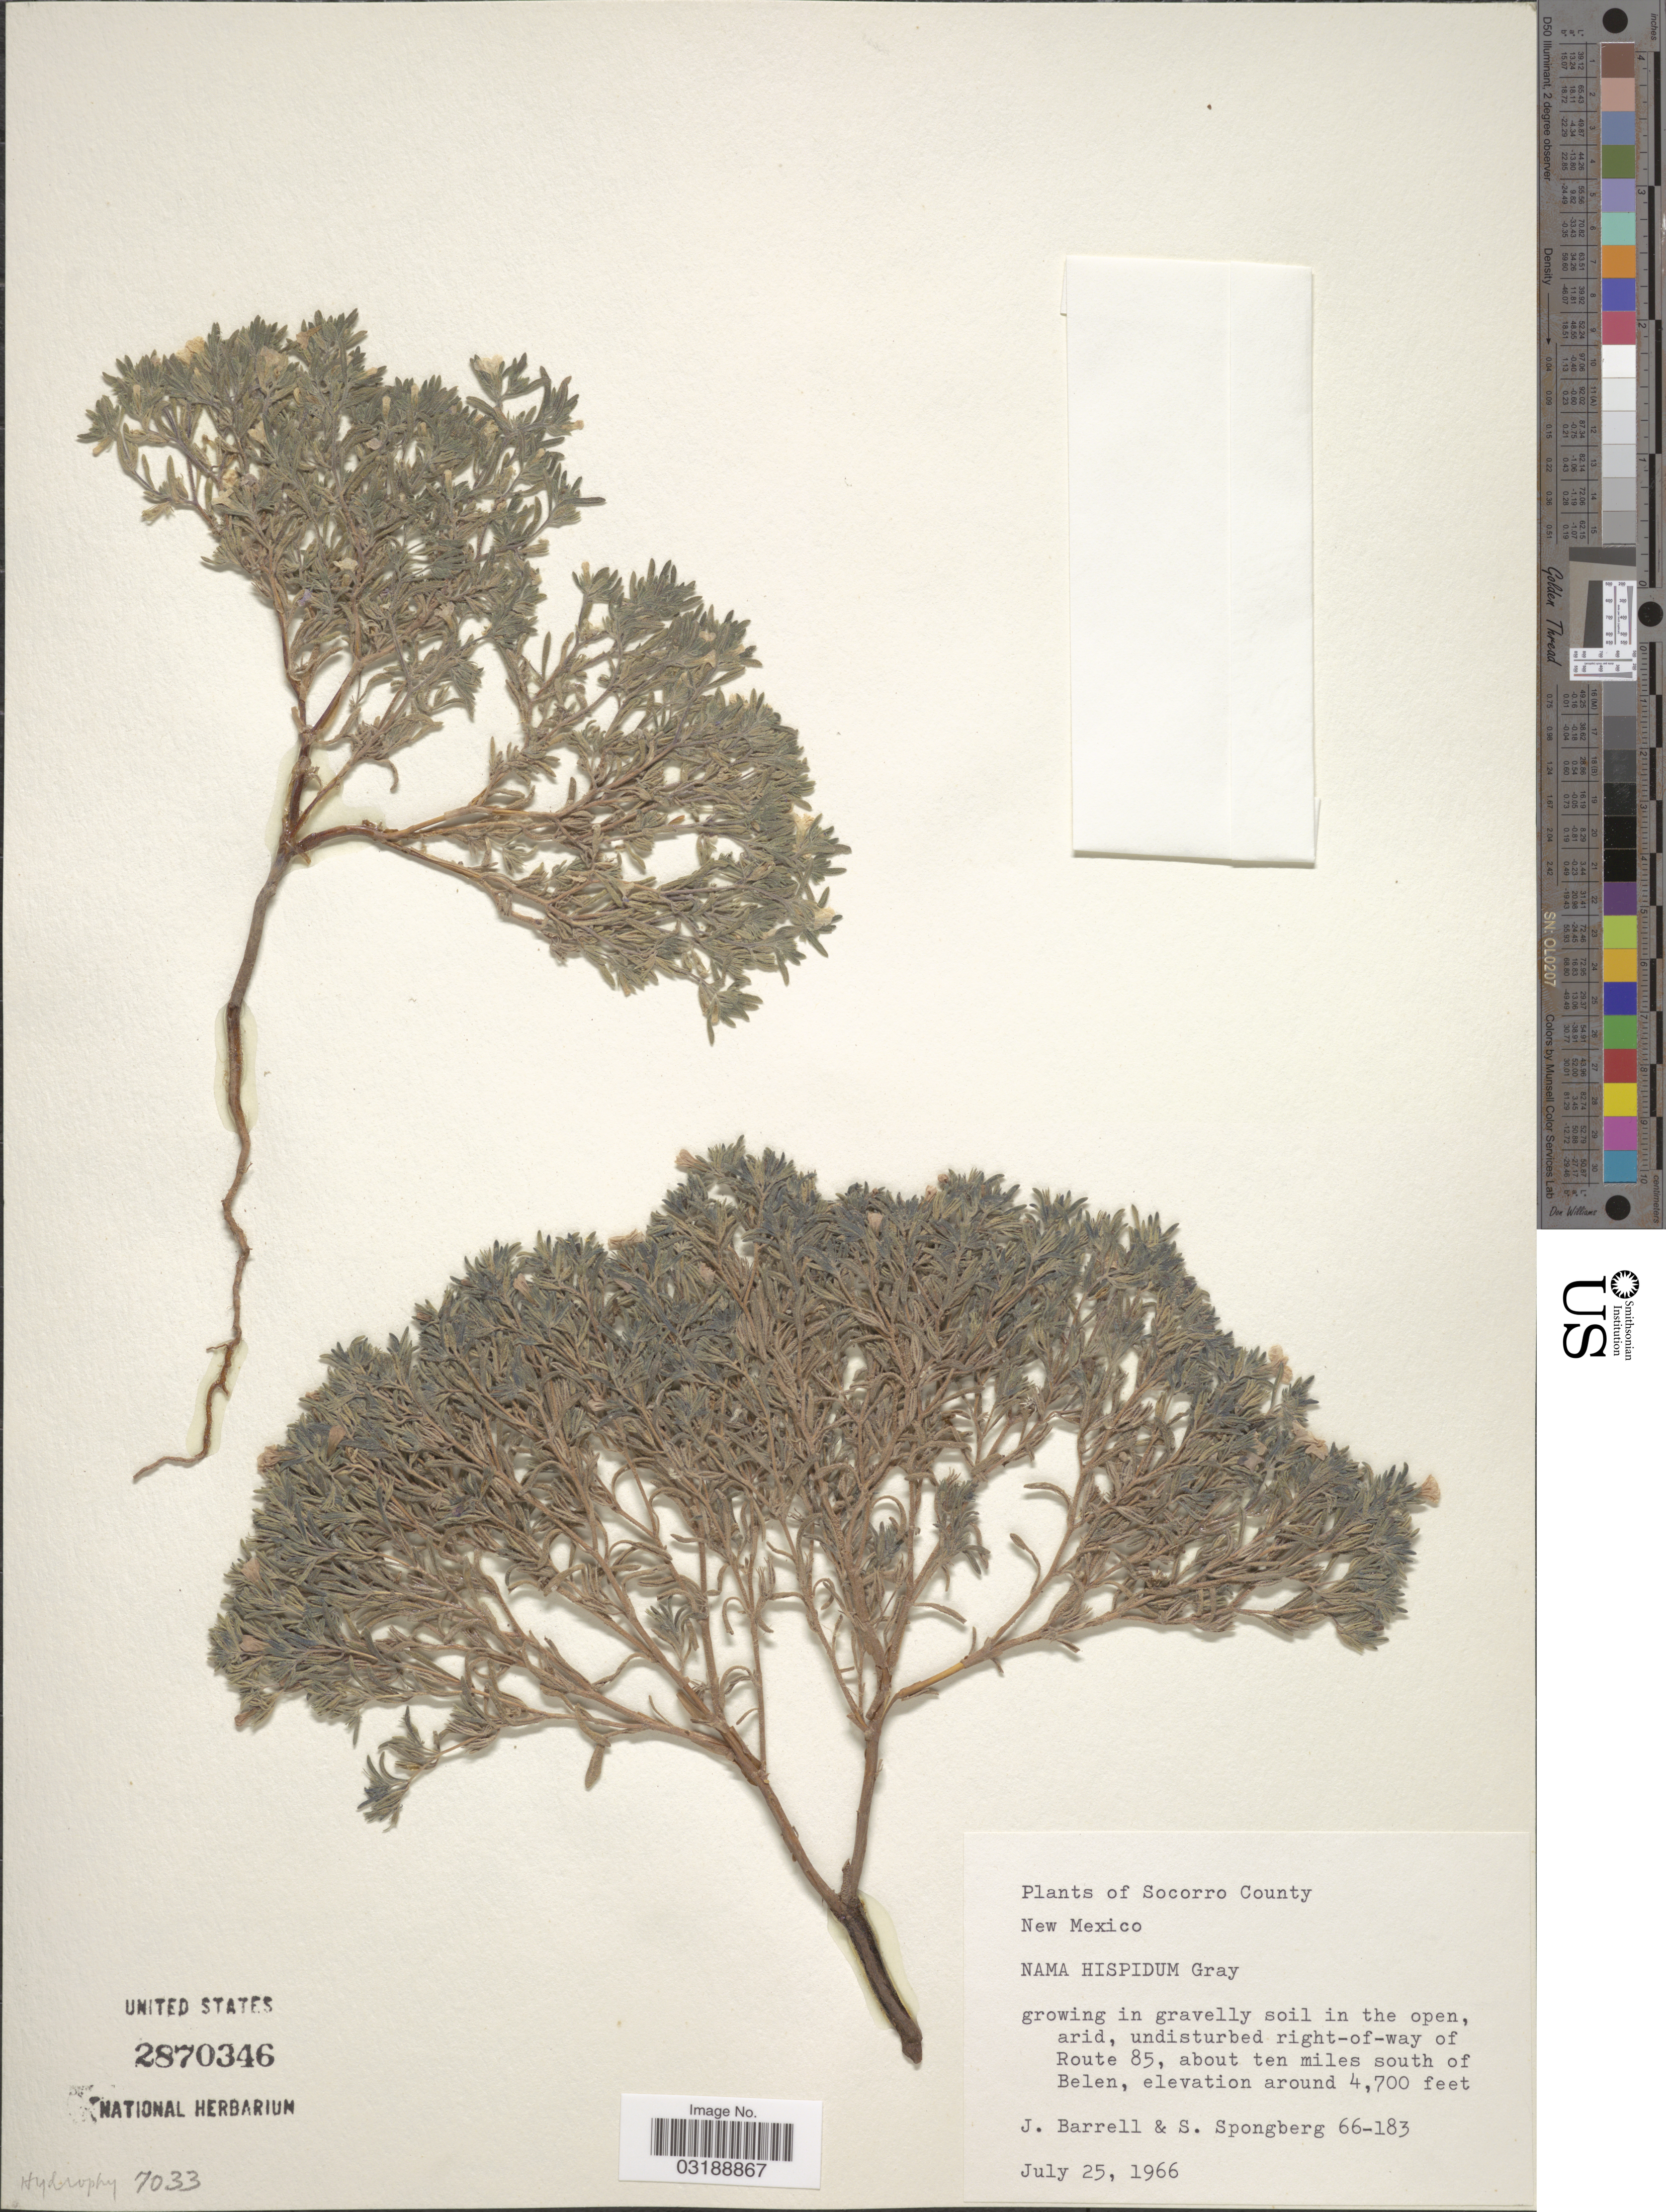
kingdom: Plantae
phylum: Tracheophyta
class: Magnoliopsida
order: Boraginales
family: Namaceae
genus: Nama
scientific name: Nama hispida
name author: A. Gray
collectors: J. Barrell & S. A.Spongberg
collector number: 66-183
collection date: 1966-07-25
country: United States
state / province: New Mexico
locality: Socorro County. Growing in gravelly soil in the open, arid, undistirbed right-of-way of Route 85, about ten miles south of Belen.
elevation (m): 1433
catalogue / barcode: US 2870346